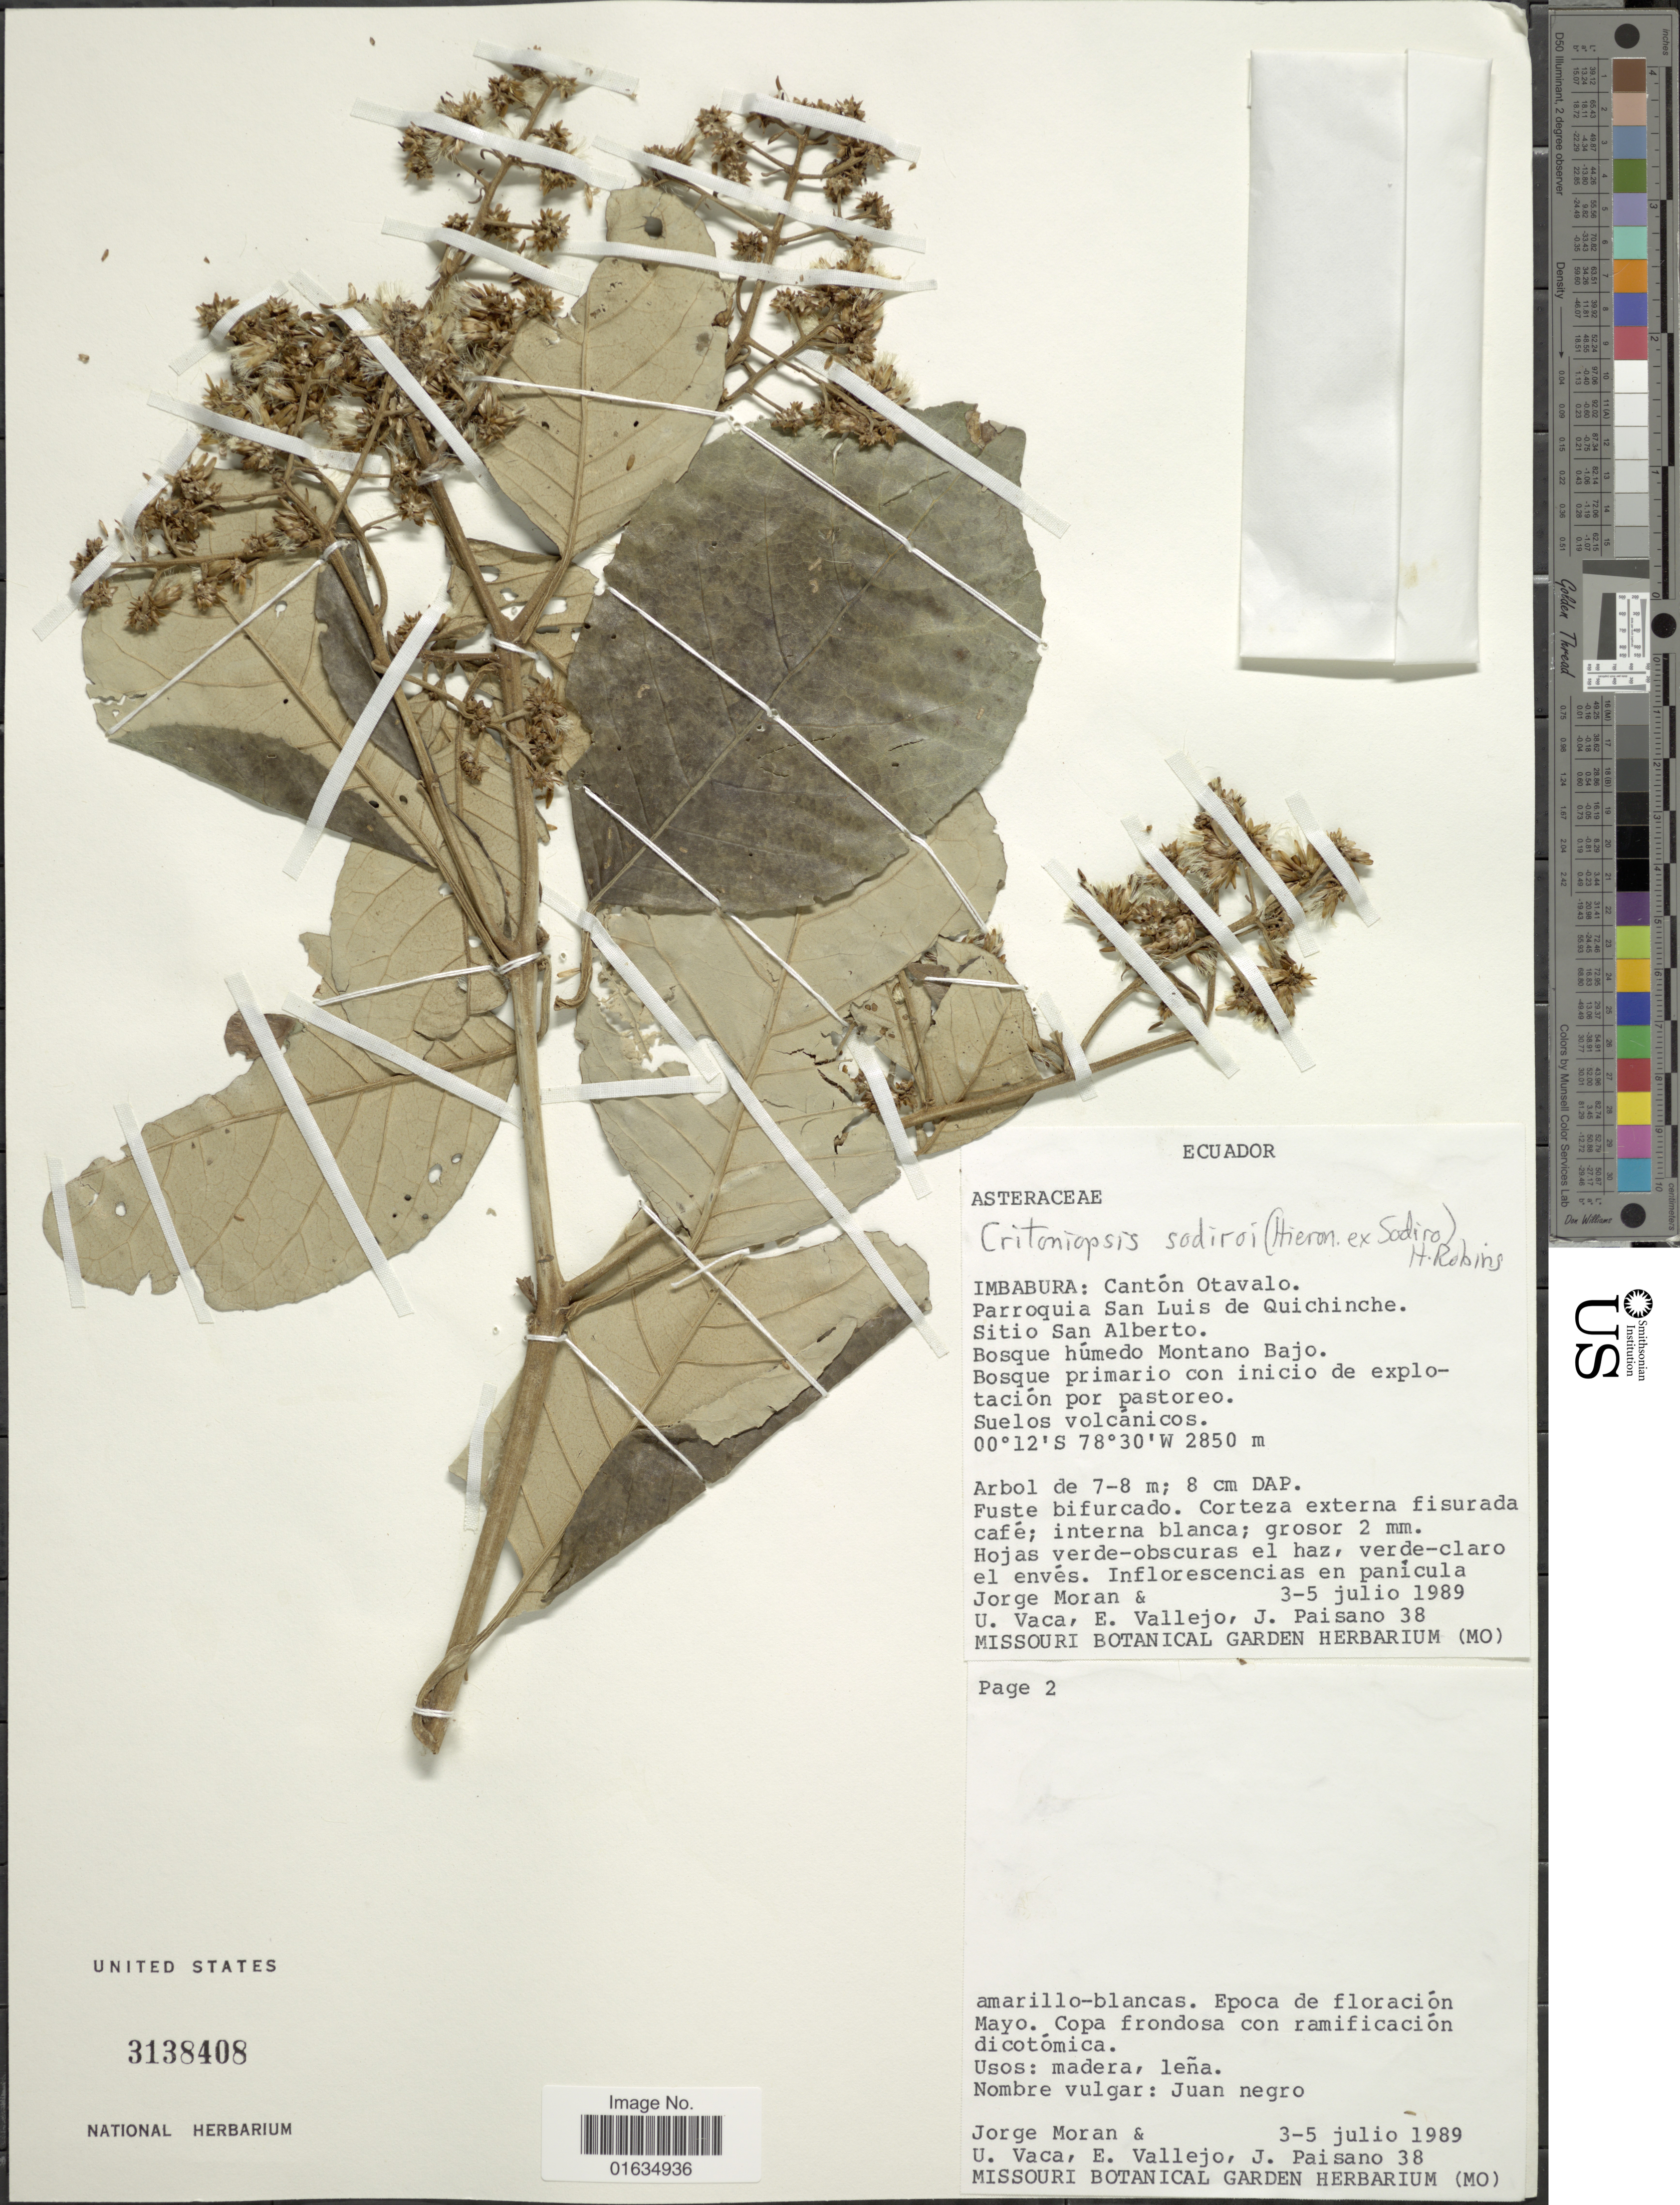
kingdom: Plantae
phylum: Tracheophyta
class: Magnoliopsida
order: Asterales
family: Asteraceae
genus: Critoniopsis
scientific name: Critoniopsis sodiroi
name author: (Hieron. ex Sodiro) H. Rob.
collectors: J. Moran, U. Vaca, E. Vallejo & J. Paisano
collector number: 38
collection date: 1989-07-03/1989-07-05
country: Ecuador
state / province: Imbabura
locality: Canton Otavalo, Parroquia San Luis de Quichinche, Sitio San Alberto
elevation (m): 2850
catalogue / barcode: US 3138408